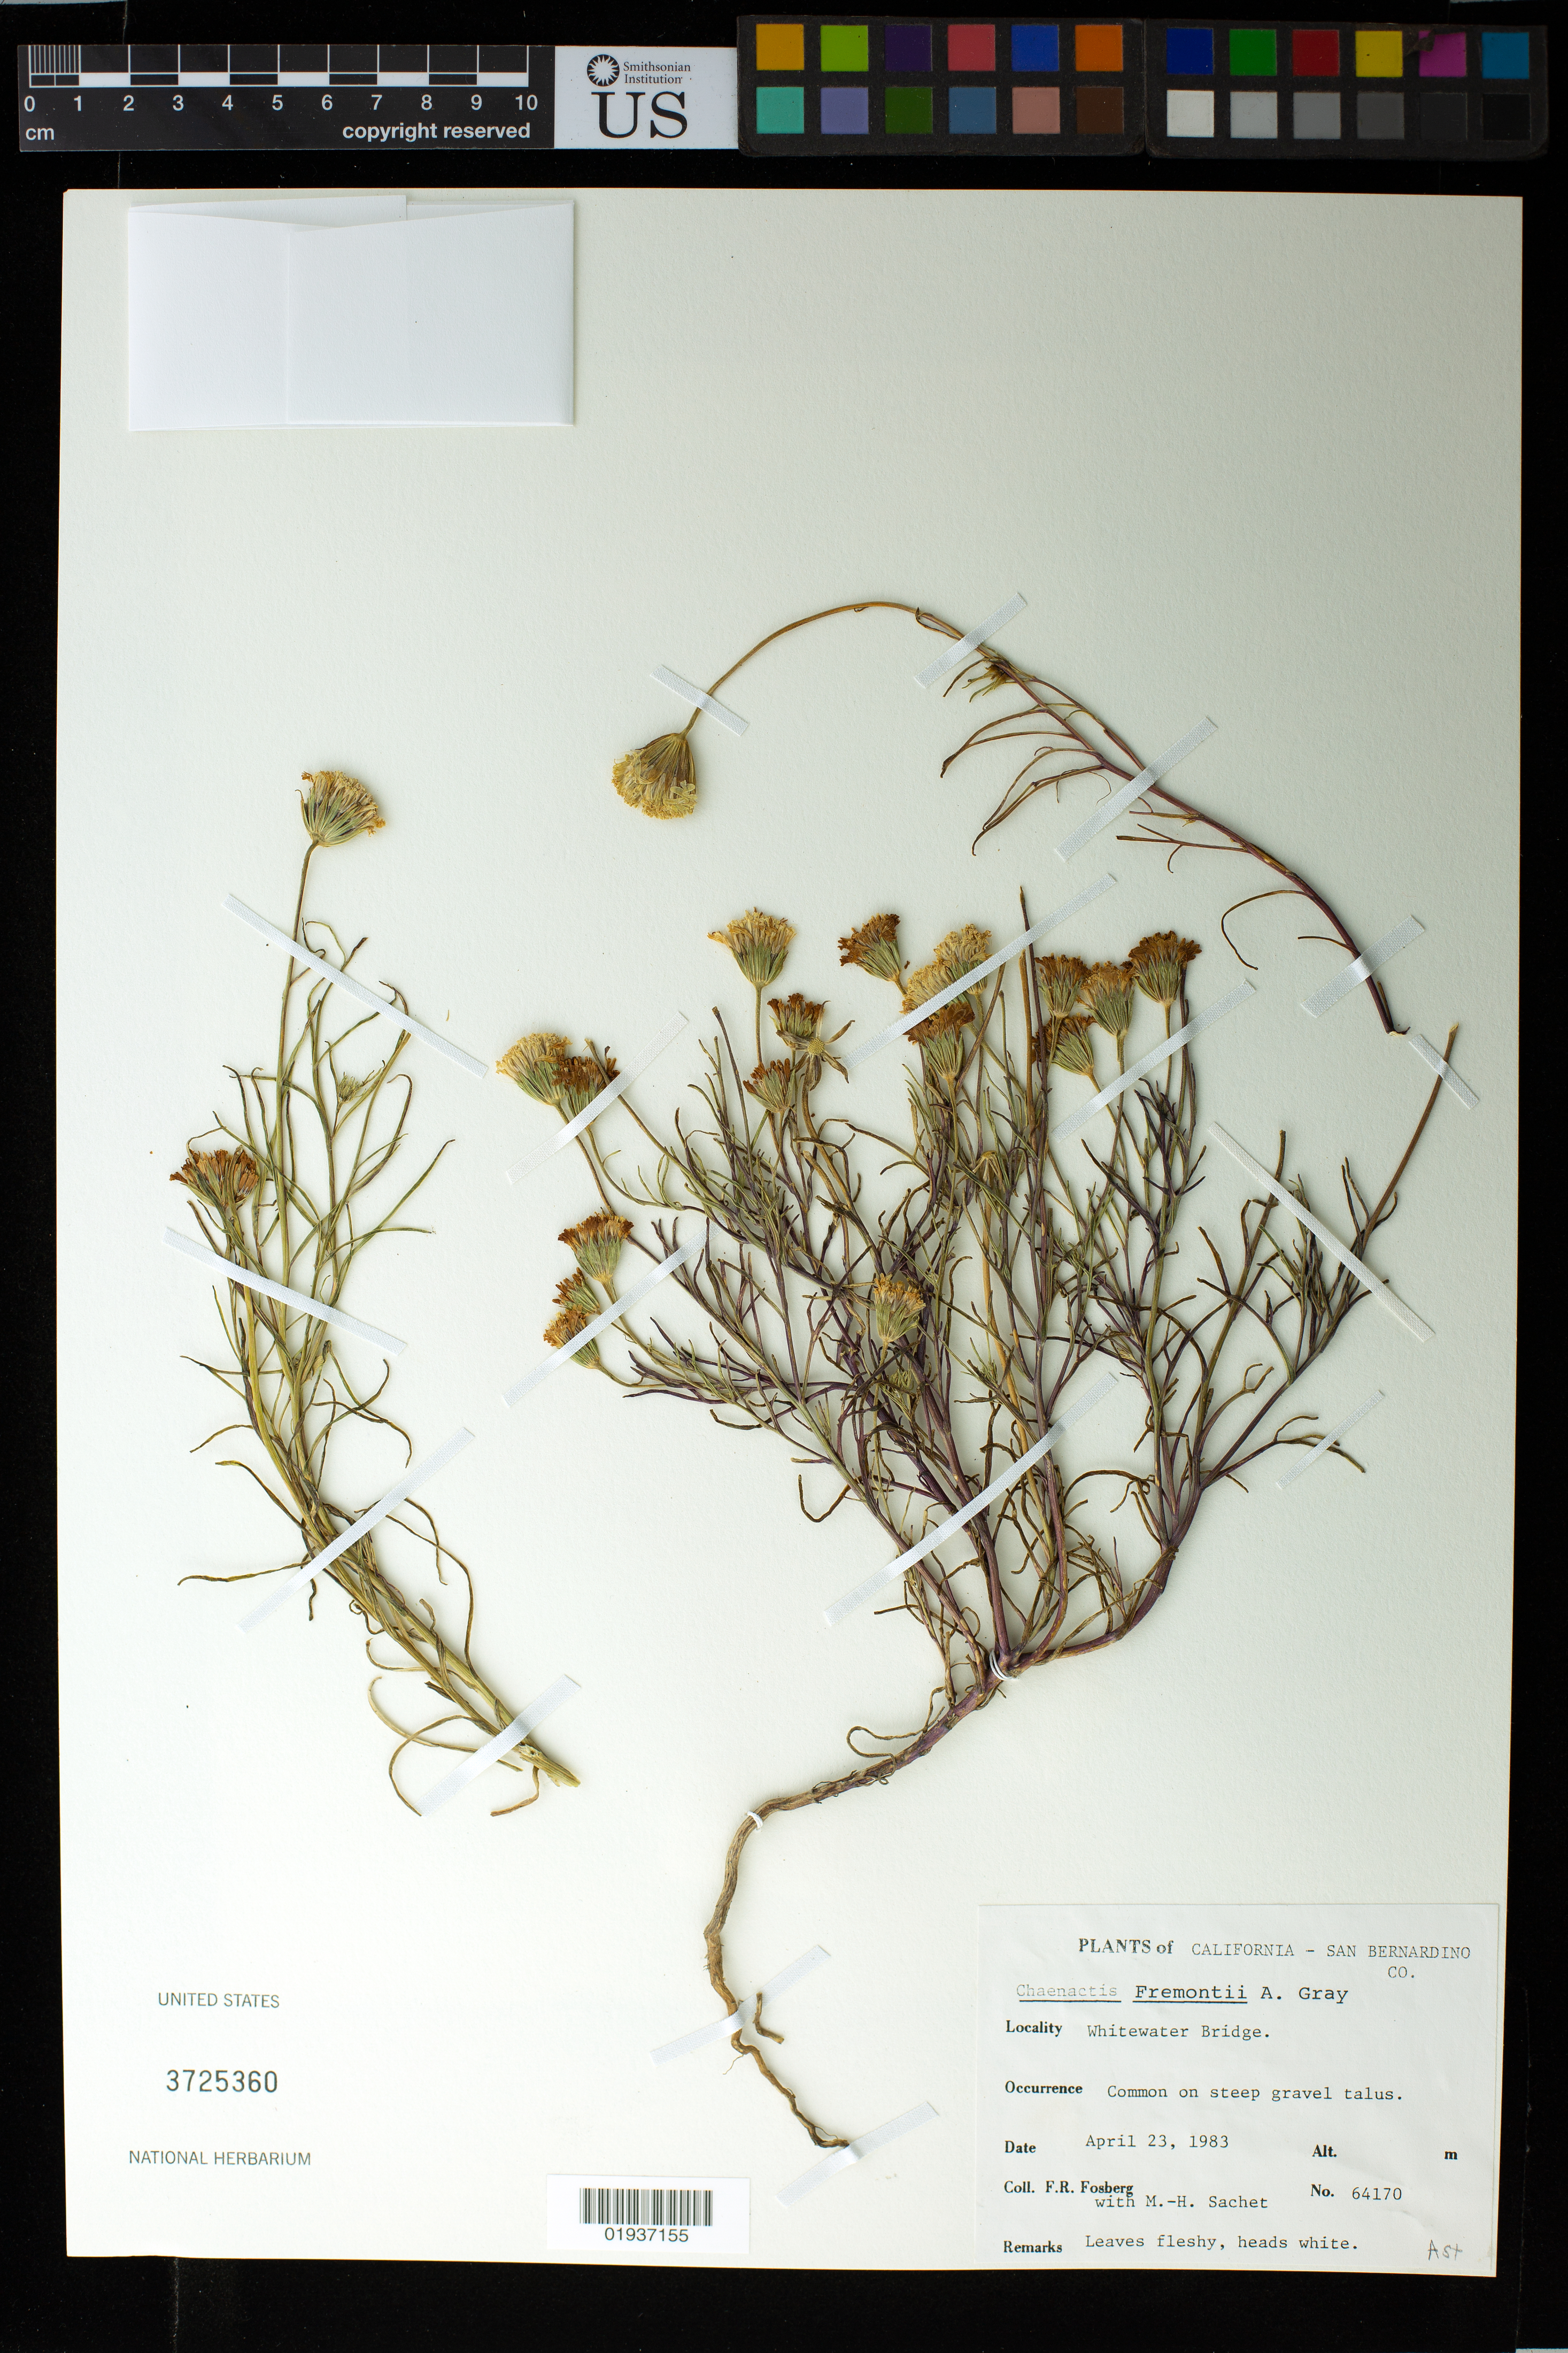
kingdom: Plantae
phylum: Tracheophyta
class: Magnoliopsida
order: Asterales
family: Asteraceae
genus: Chaenactis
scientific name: Chaenactis fremontii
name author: A. Gray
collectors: F. R. Fosberg & M.-H. Sachet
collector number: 64170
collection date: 1983-04-23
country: United States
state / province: California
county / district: San Bernardino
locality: San Bernardino Co., Whitewater Bridge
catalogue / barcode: US 3725360